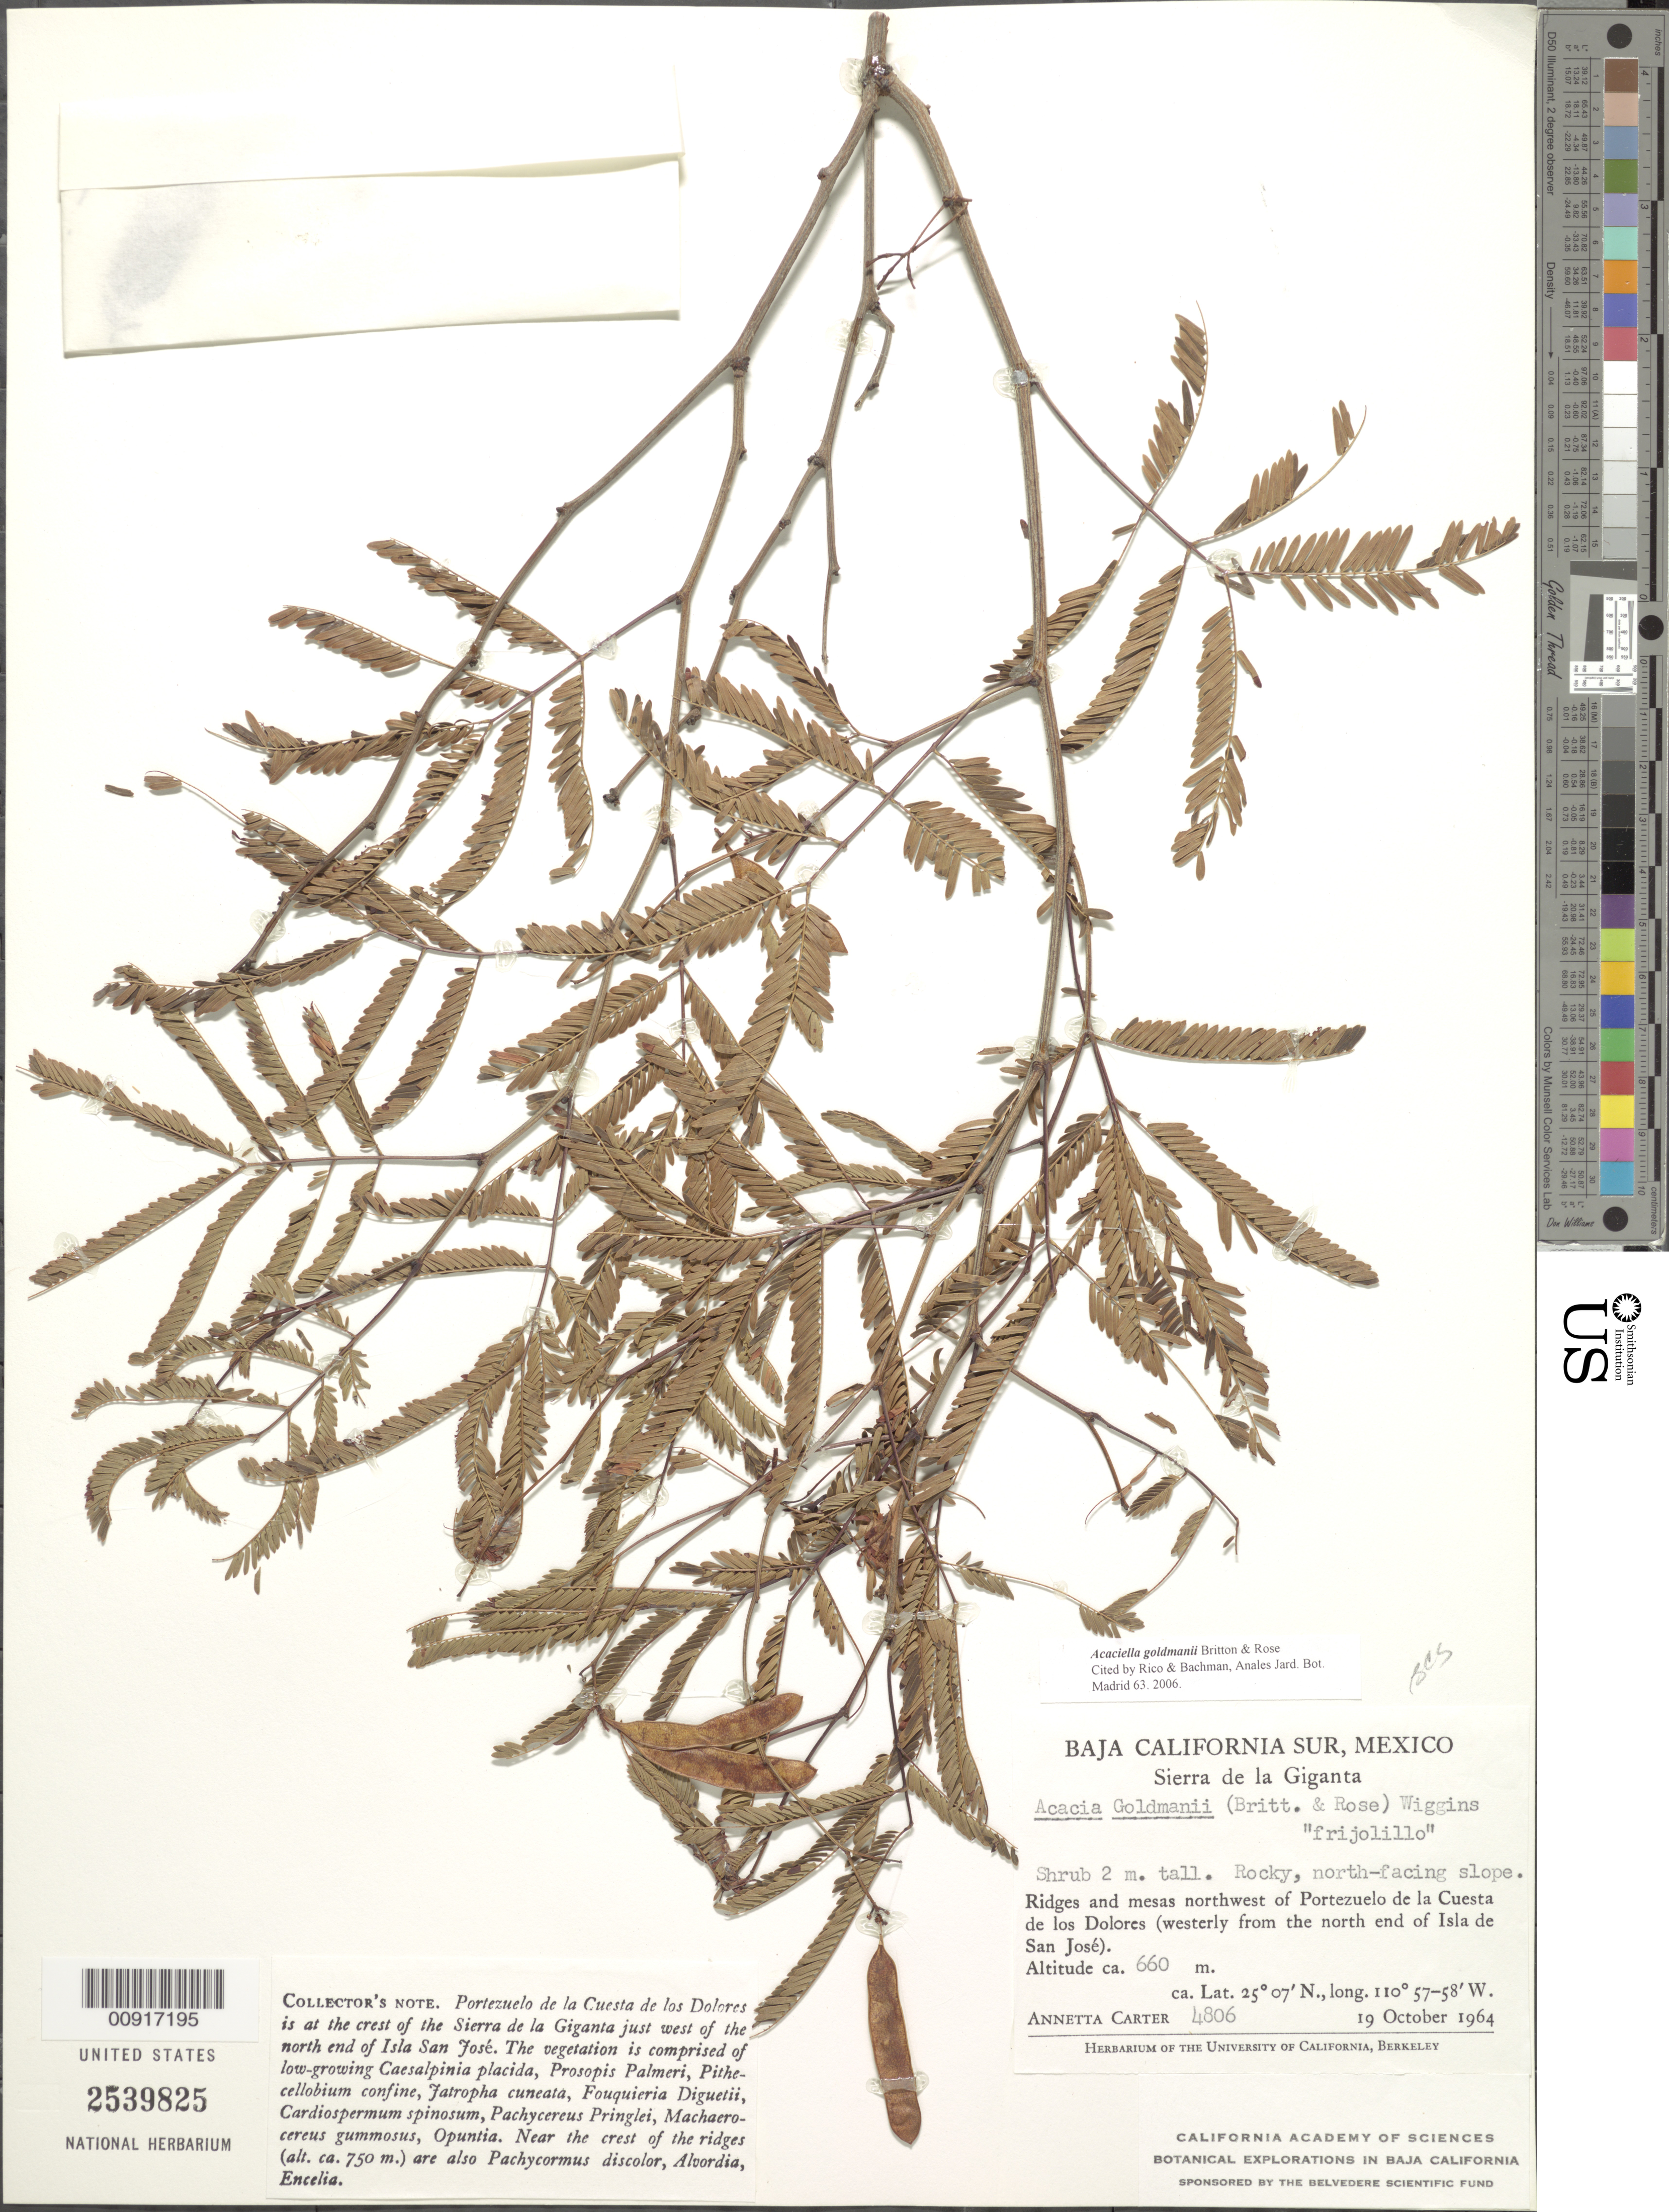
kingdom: Plantae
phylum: Tracheophyta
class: Magnoliopsida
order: Fabales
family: Fabaceae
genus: Acaciella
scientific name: Acaciella goldmanii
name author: Britton & Rose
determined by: Rico, L.; Bachman, --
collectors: A. Carter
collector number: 4806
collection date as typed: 19 Oct 1964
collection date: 1964-10-19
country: Mexico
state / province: Baja California Sur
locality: Ridges and mesas northwest of Portezuelo de la Cuesta de los Dolores (westerly from the north end of Isla de San José)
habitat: Rocky, north-facing slope.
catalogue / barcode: US 2539825